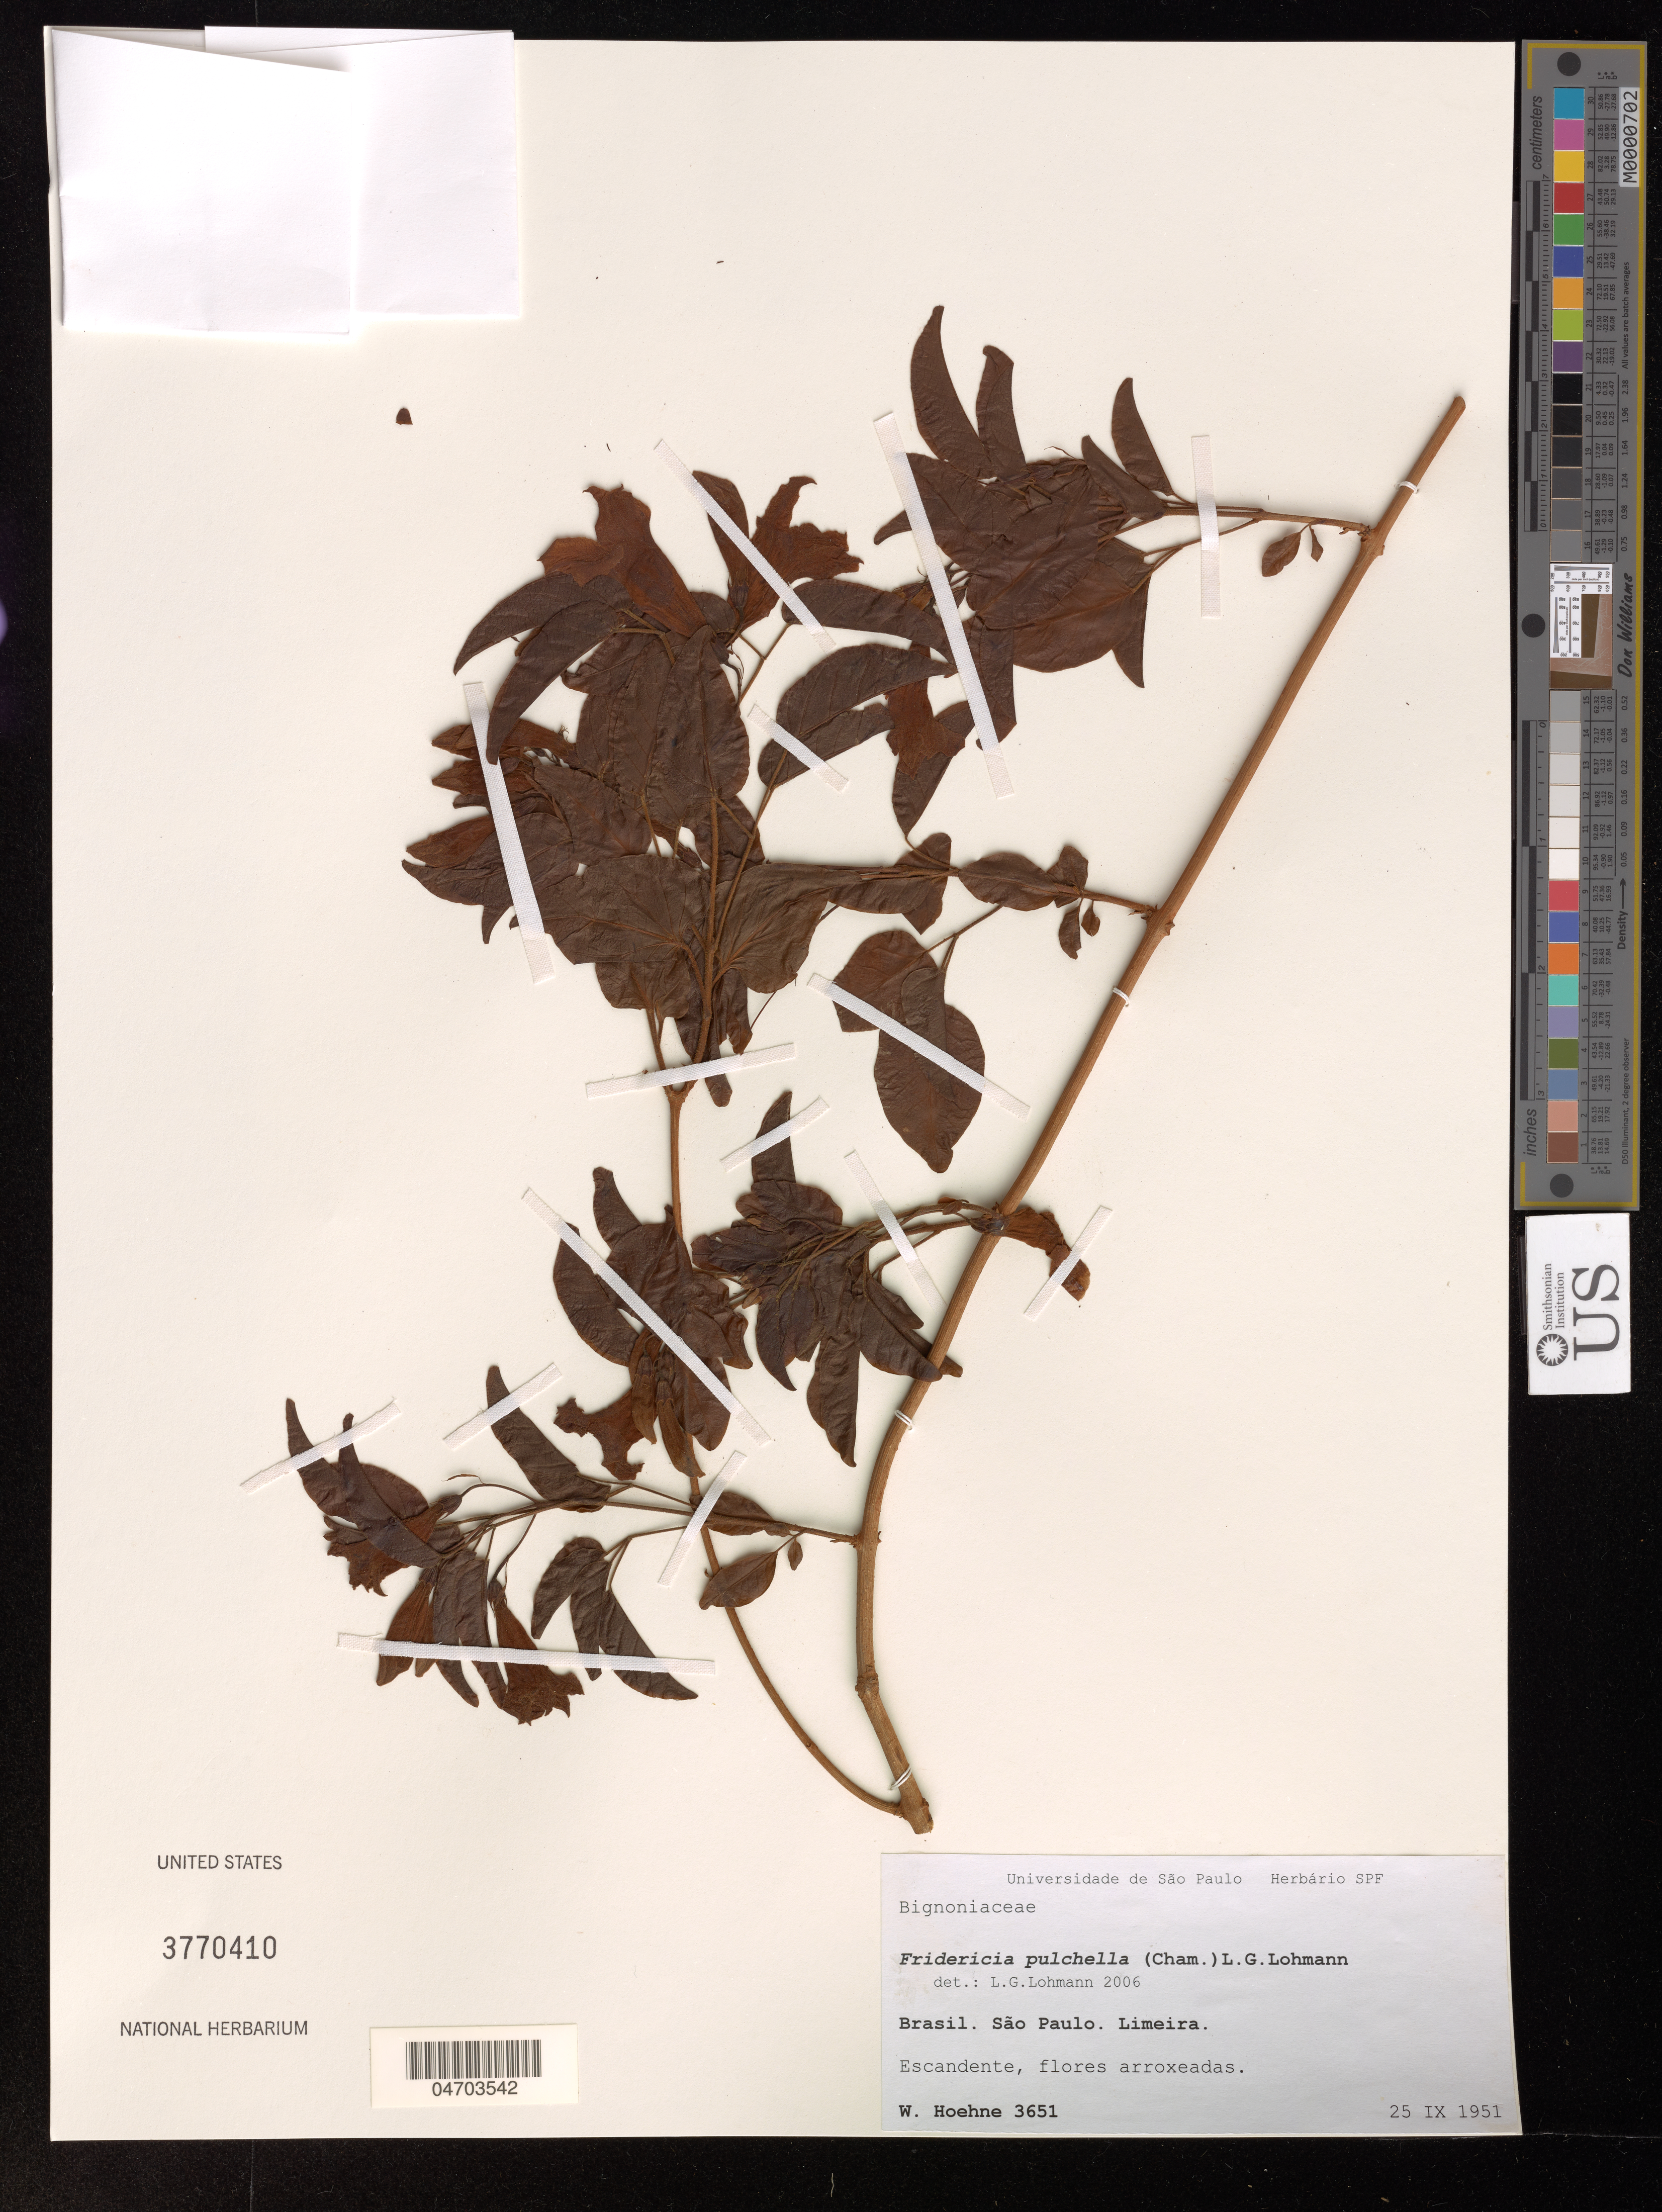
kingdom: Plantae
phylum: Tracheophyta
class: Magnoliopsida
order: Lamiales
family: Bignoniaceae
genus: Fridericia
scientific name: Fridericia pulchella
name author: (Cham.) L.G. Lohmann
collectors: W. Hoehne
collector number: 3651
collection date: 1951-09-25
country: Brazil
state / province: São Paulo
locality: Limeira.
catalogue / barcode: US 3770410